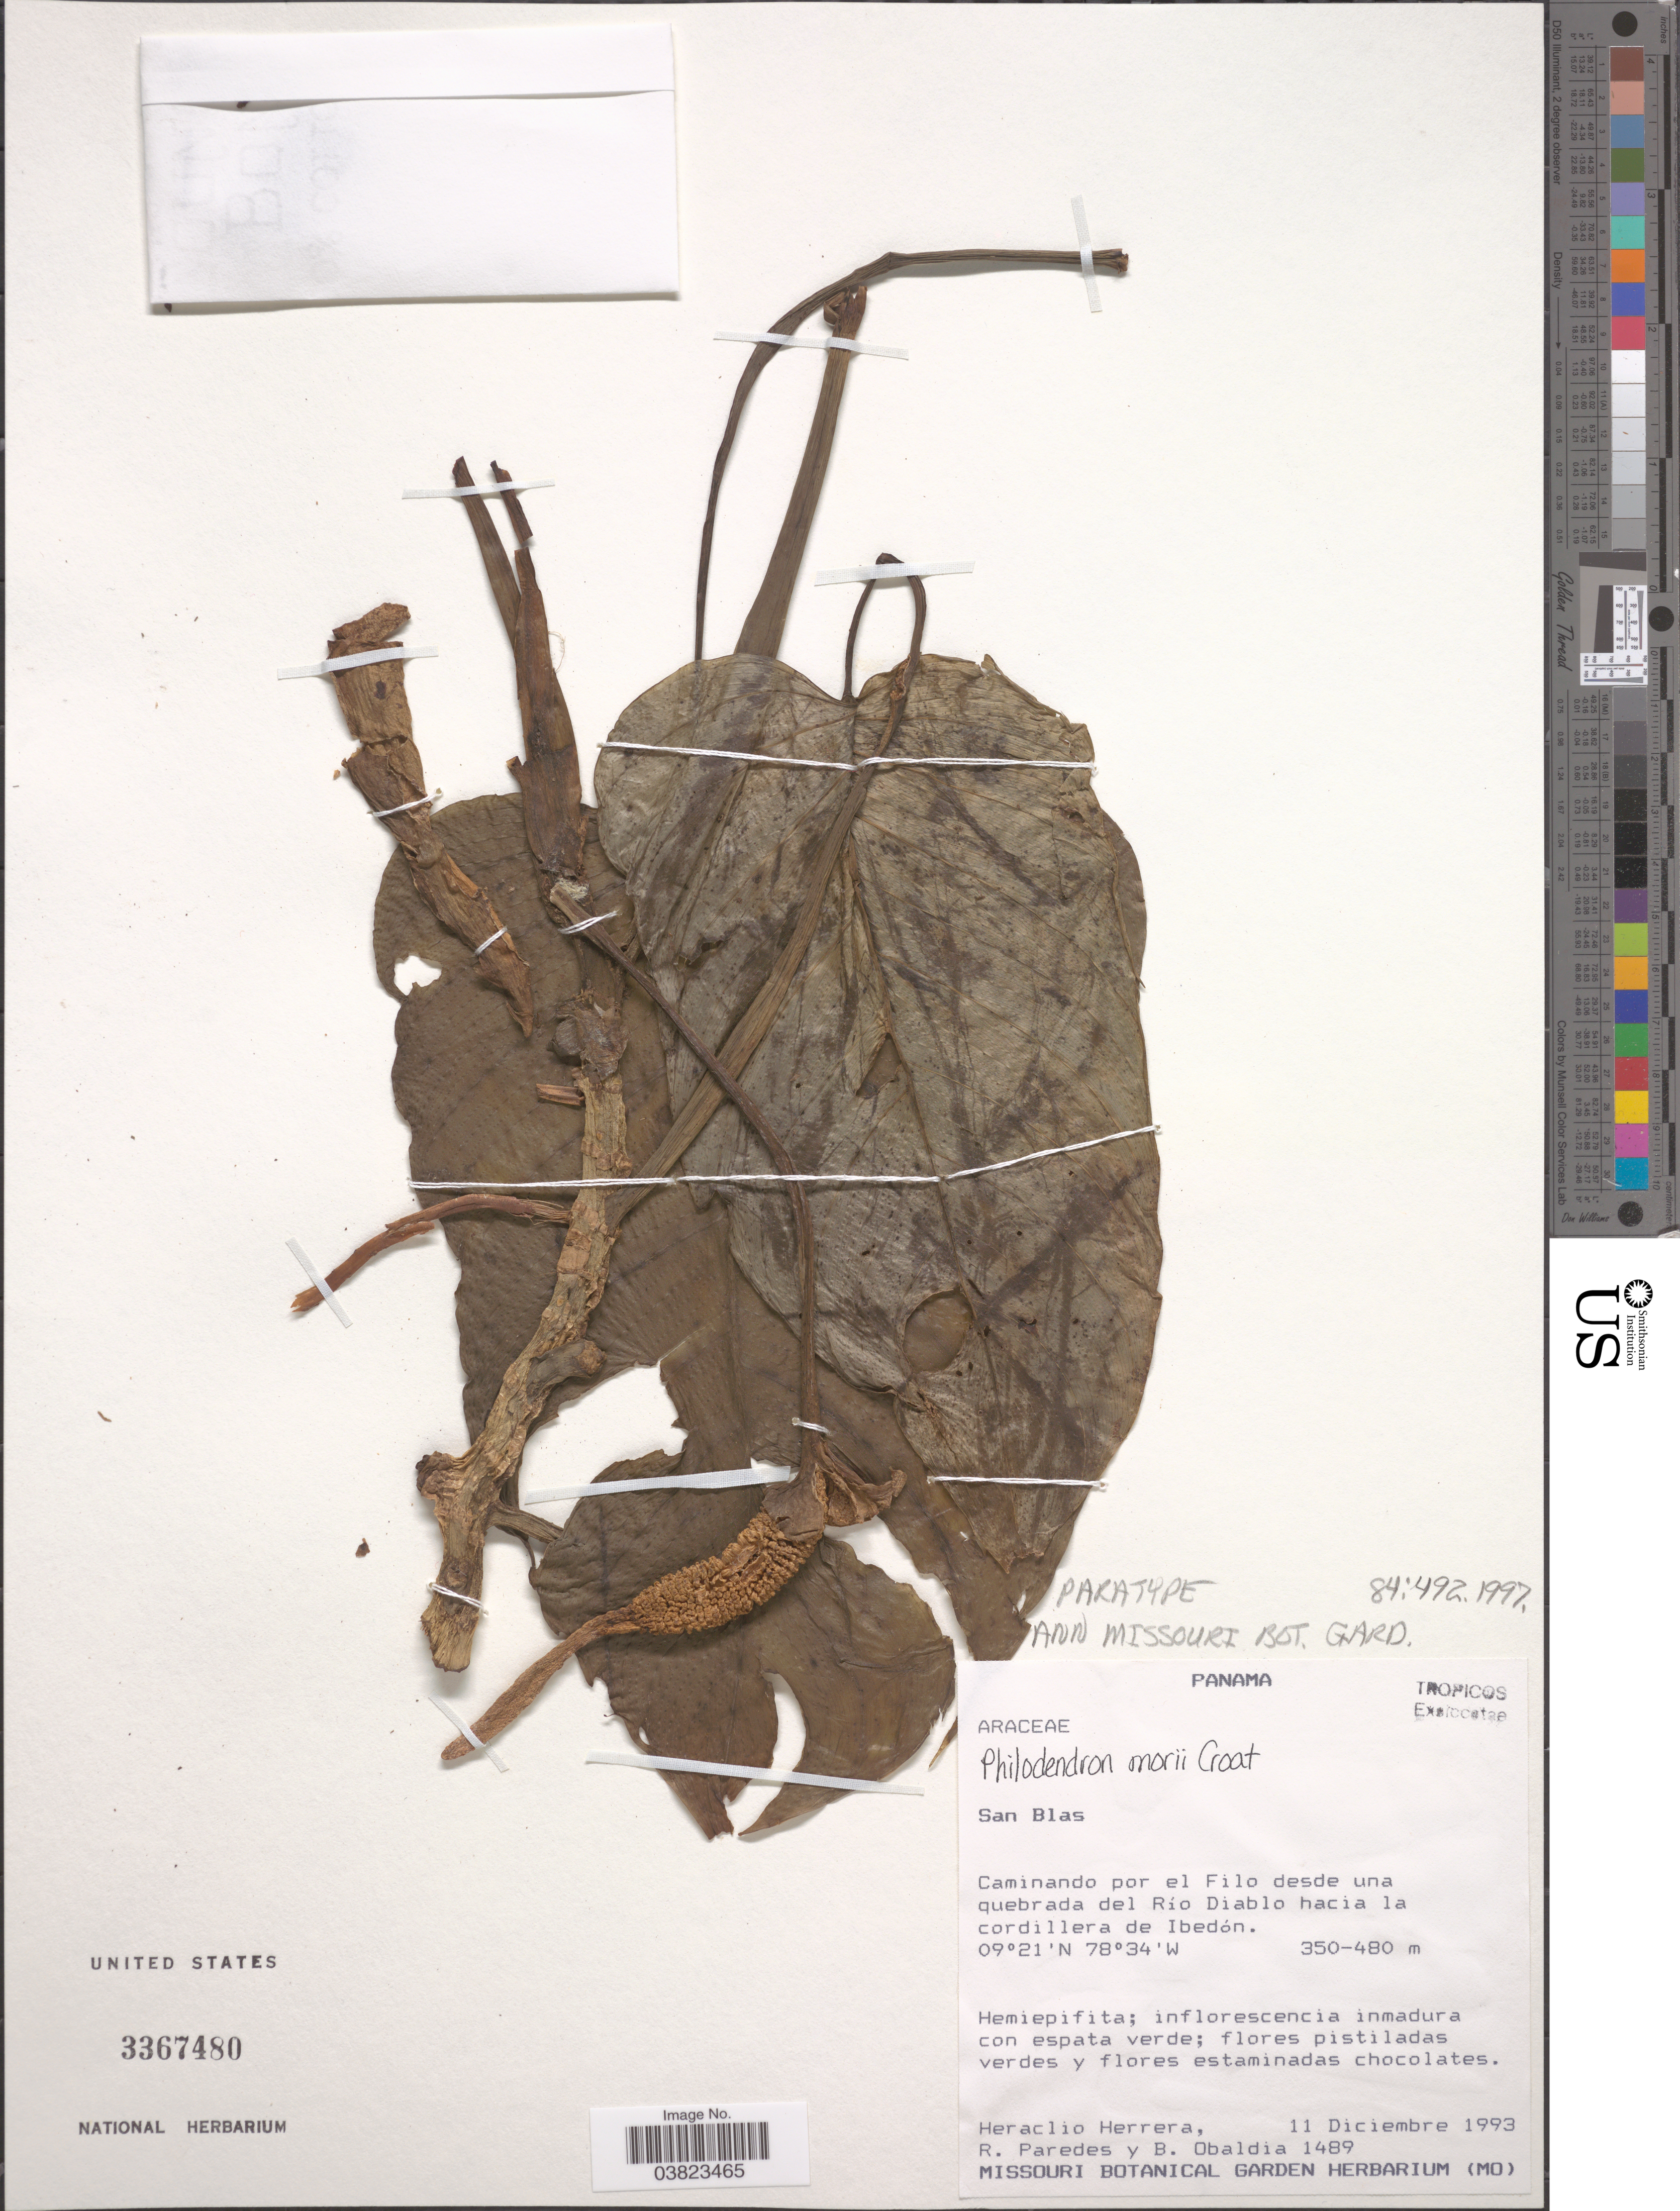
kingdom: Plantae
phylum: Tracheophyta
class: Liliopsida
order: Alismatales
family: Araceae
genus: Philodendron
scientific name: Philodendron morii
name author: Croat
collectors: H. Herrera, R. Paredes & B. Obaldia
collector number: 1489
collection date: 1993-12-11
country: Panama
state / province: Kuna Yala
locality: San Blas. Caminando por el Filo desde una quebrada del Río Diablo hacia la cordillera de Ibedón.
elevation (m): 350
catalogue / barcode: US 3367480